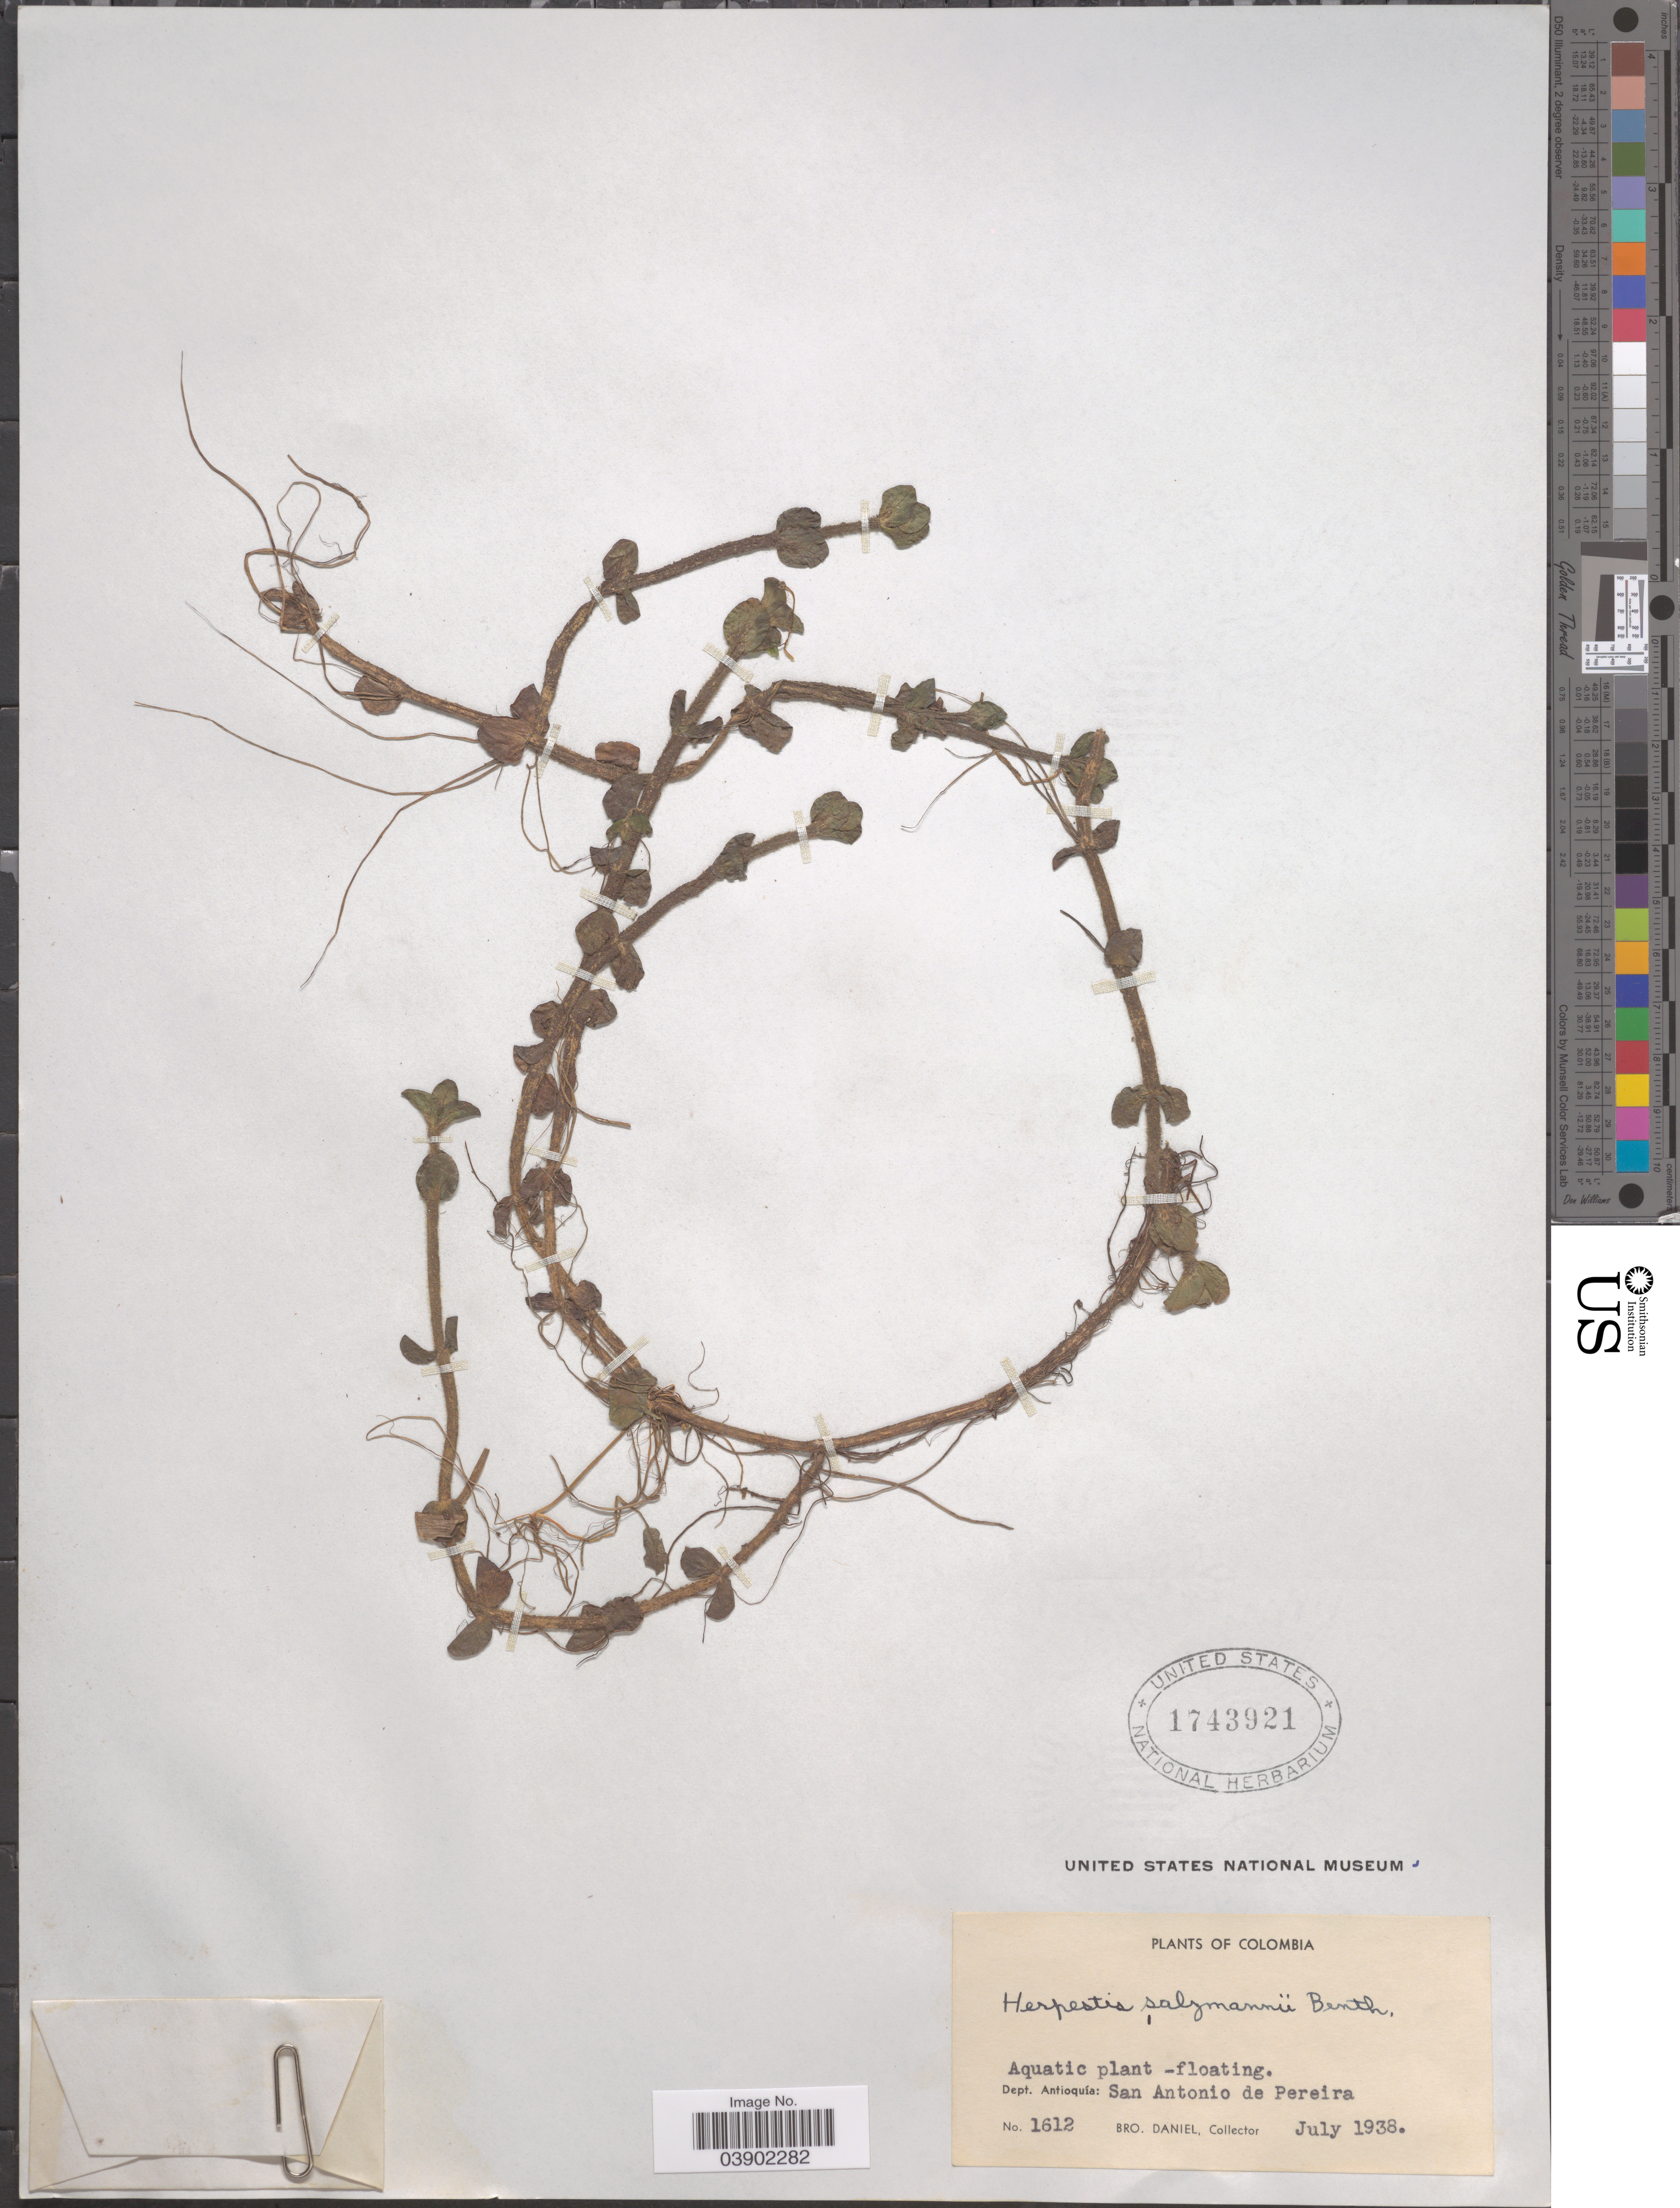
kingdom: Plantae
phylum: Tracheophyta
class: Magnoliopsida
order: Lamiales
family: Plantaginaceae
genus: Bacopa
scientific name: Bacopa salzmannii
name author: (Benth.) Wettst. ex Edwall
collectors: Bro. Daniel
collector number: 1612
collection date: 1938-07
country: Colombia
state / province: Antioquia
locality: Dept. Antioquía: San Antonio de Pereira.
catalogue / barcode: US 1743921